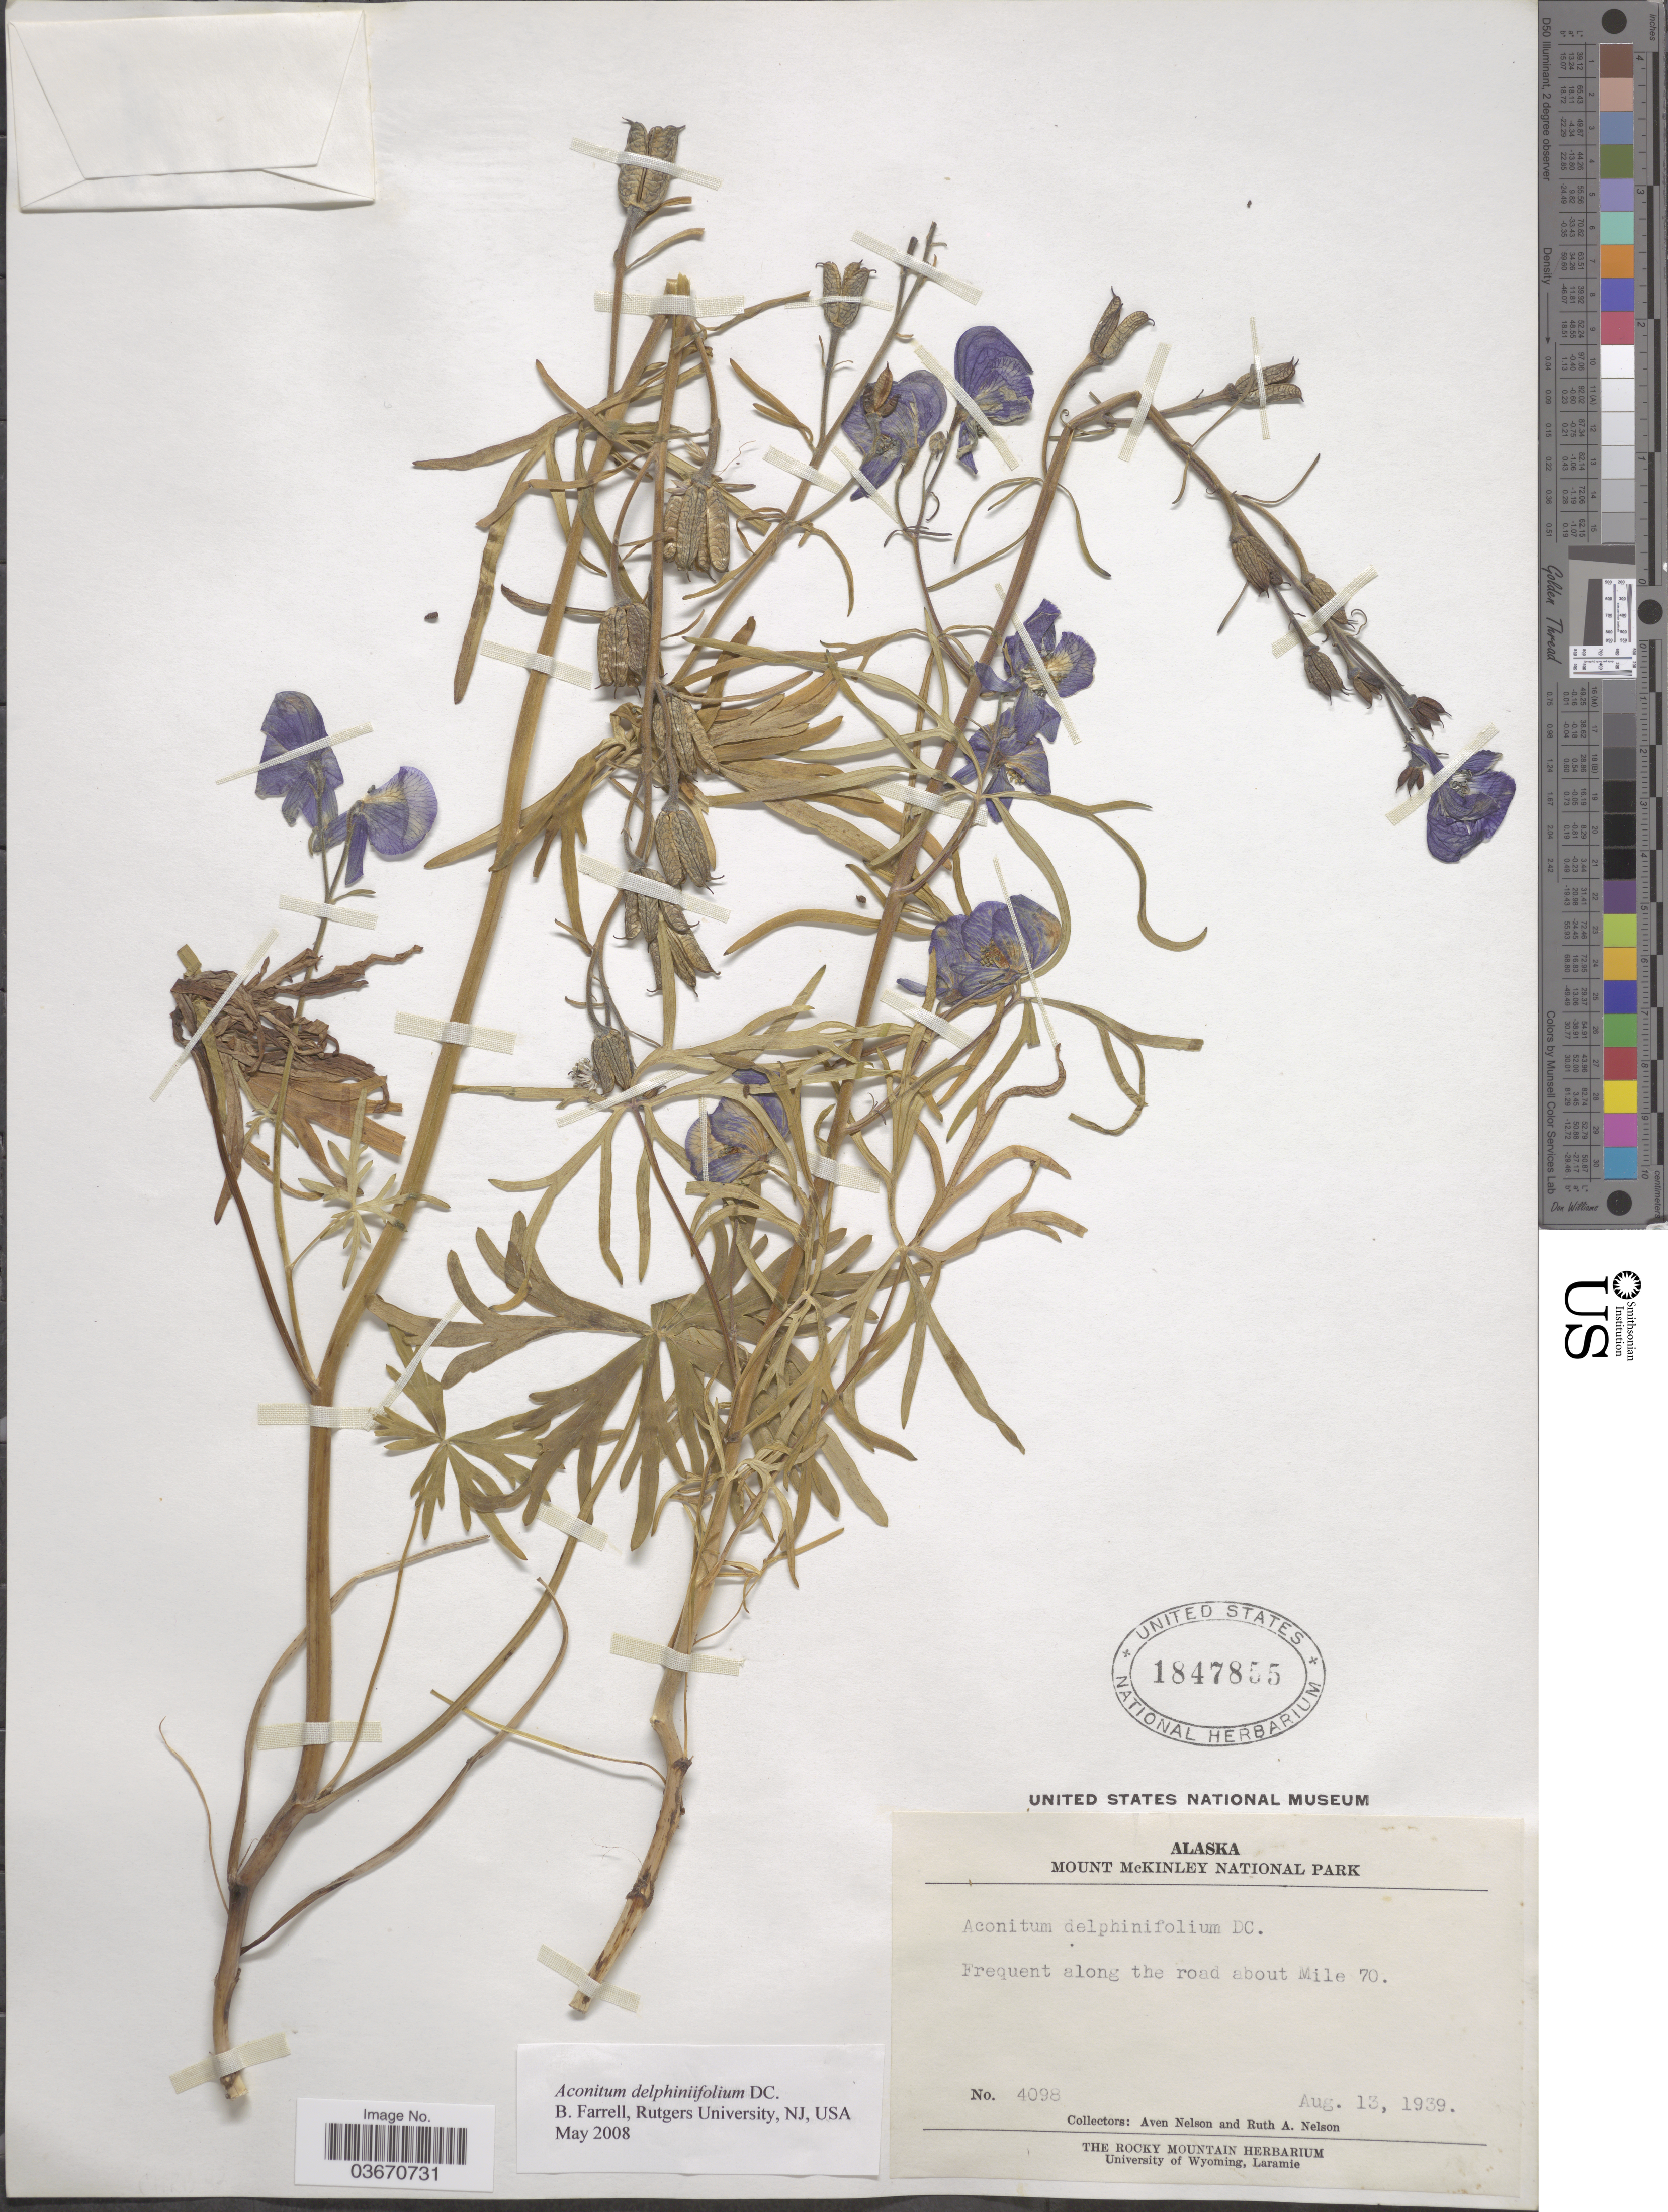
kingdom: Plantae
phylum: Tracheophyta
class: Magnoliopsida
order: Ranunculales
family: Ranunculaceae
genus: Aconitum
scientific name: Aconitum delphinifolium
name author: DC.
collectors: A. Nelson & R. A. Nelson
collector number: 4098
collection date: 1939-08-13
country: United States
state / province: Alaska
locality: Mount McKinley National Park. Along the road about Mile 70.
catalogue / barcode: US 1847855